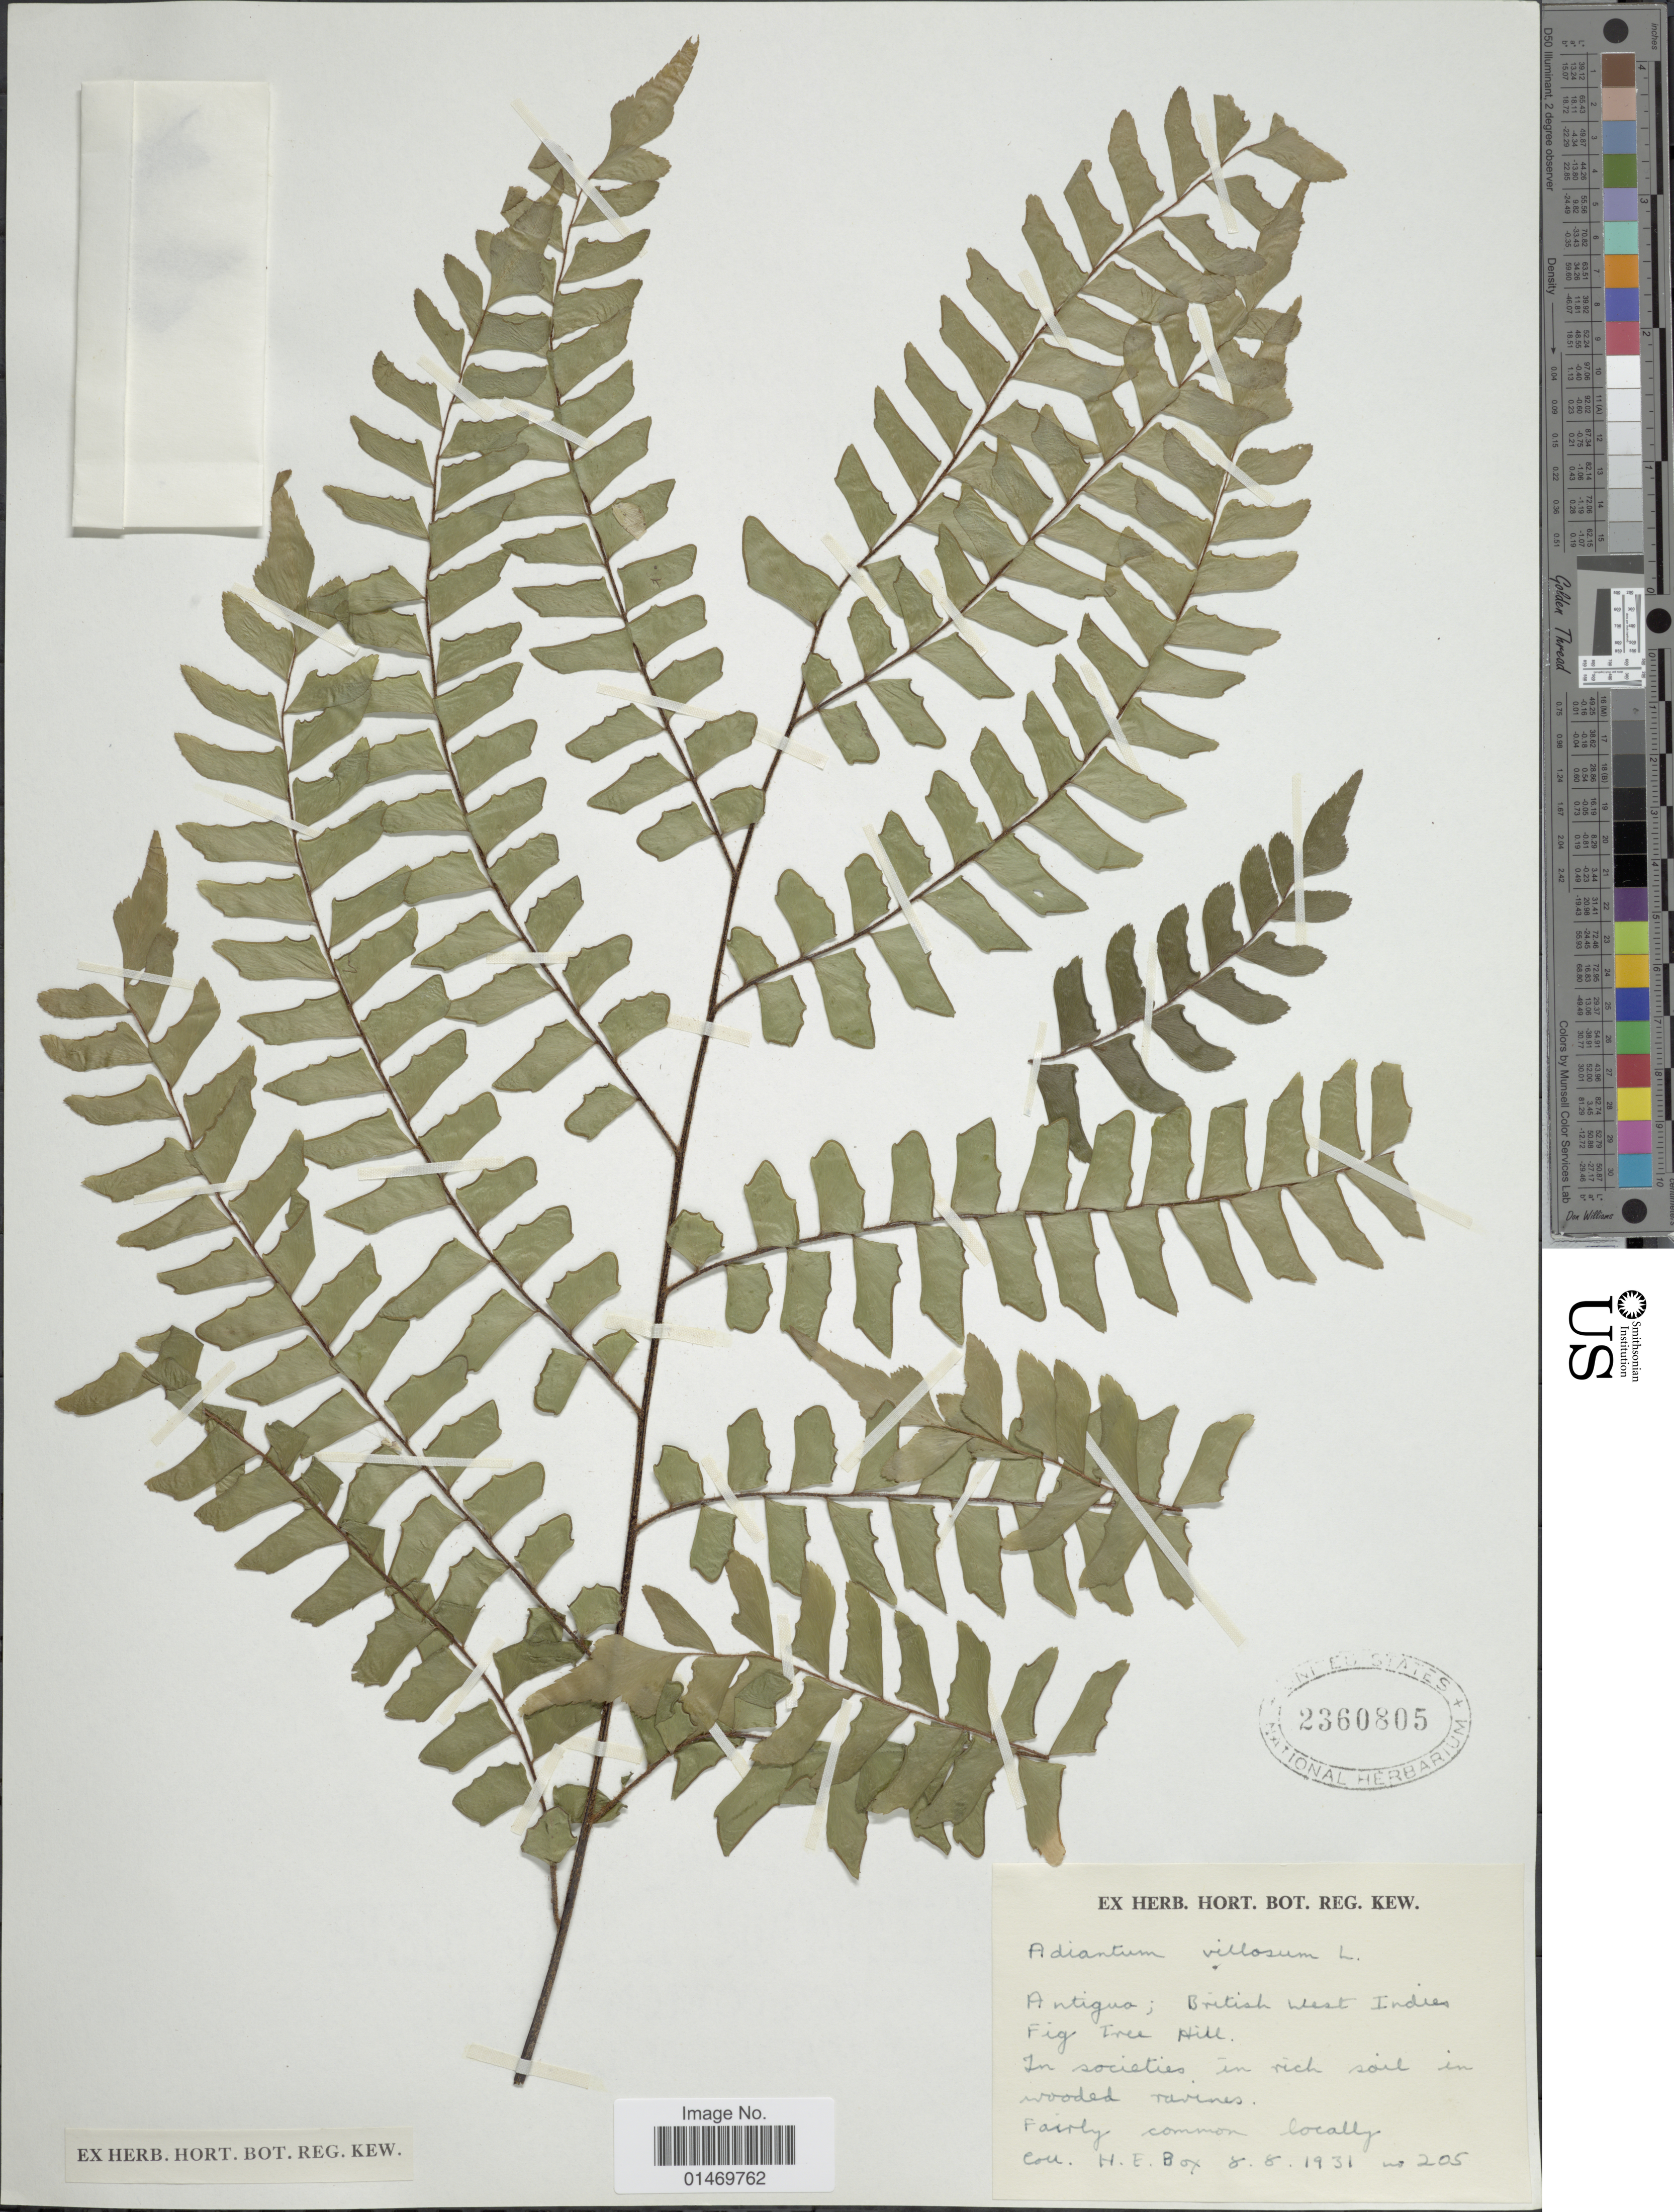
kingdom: Plantae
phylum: Tracheophyta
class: Polypodiopsida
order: Polypodiales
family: Pteridaceae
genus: Adiantum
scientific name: Adiantum villosum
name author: L.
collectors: H. E. Box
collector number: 205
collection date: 1931-08-08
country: Antigua and Barbuda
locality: Antigua; British West Indies Fig Tree Hill.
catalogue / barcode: US 2360805